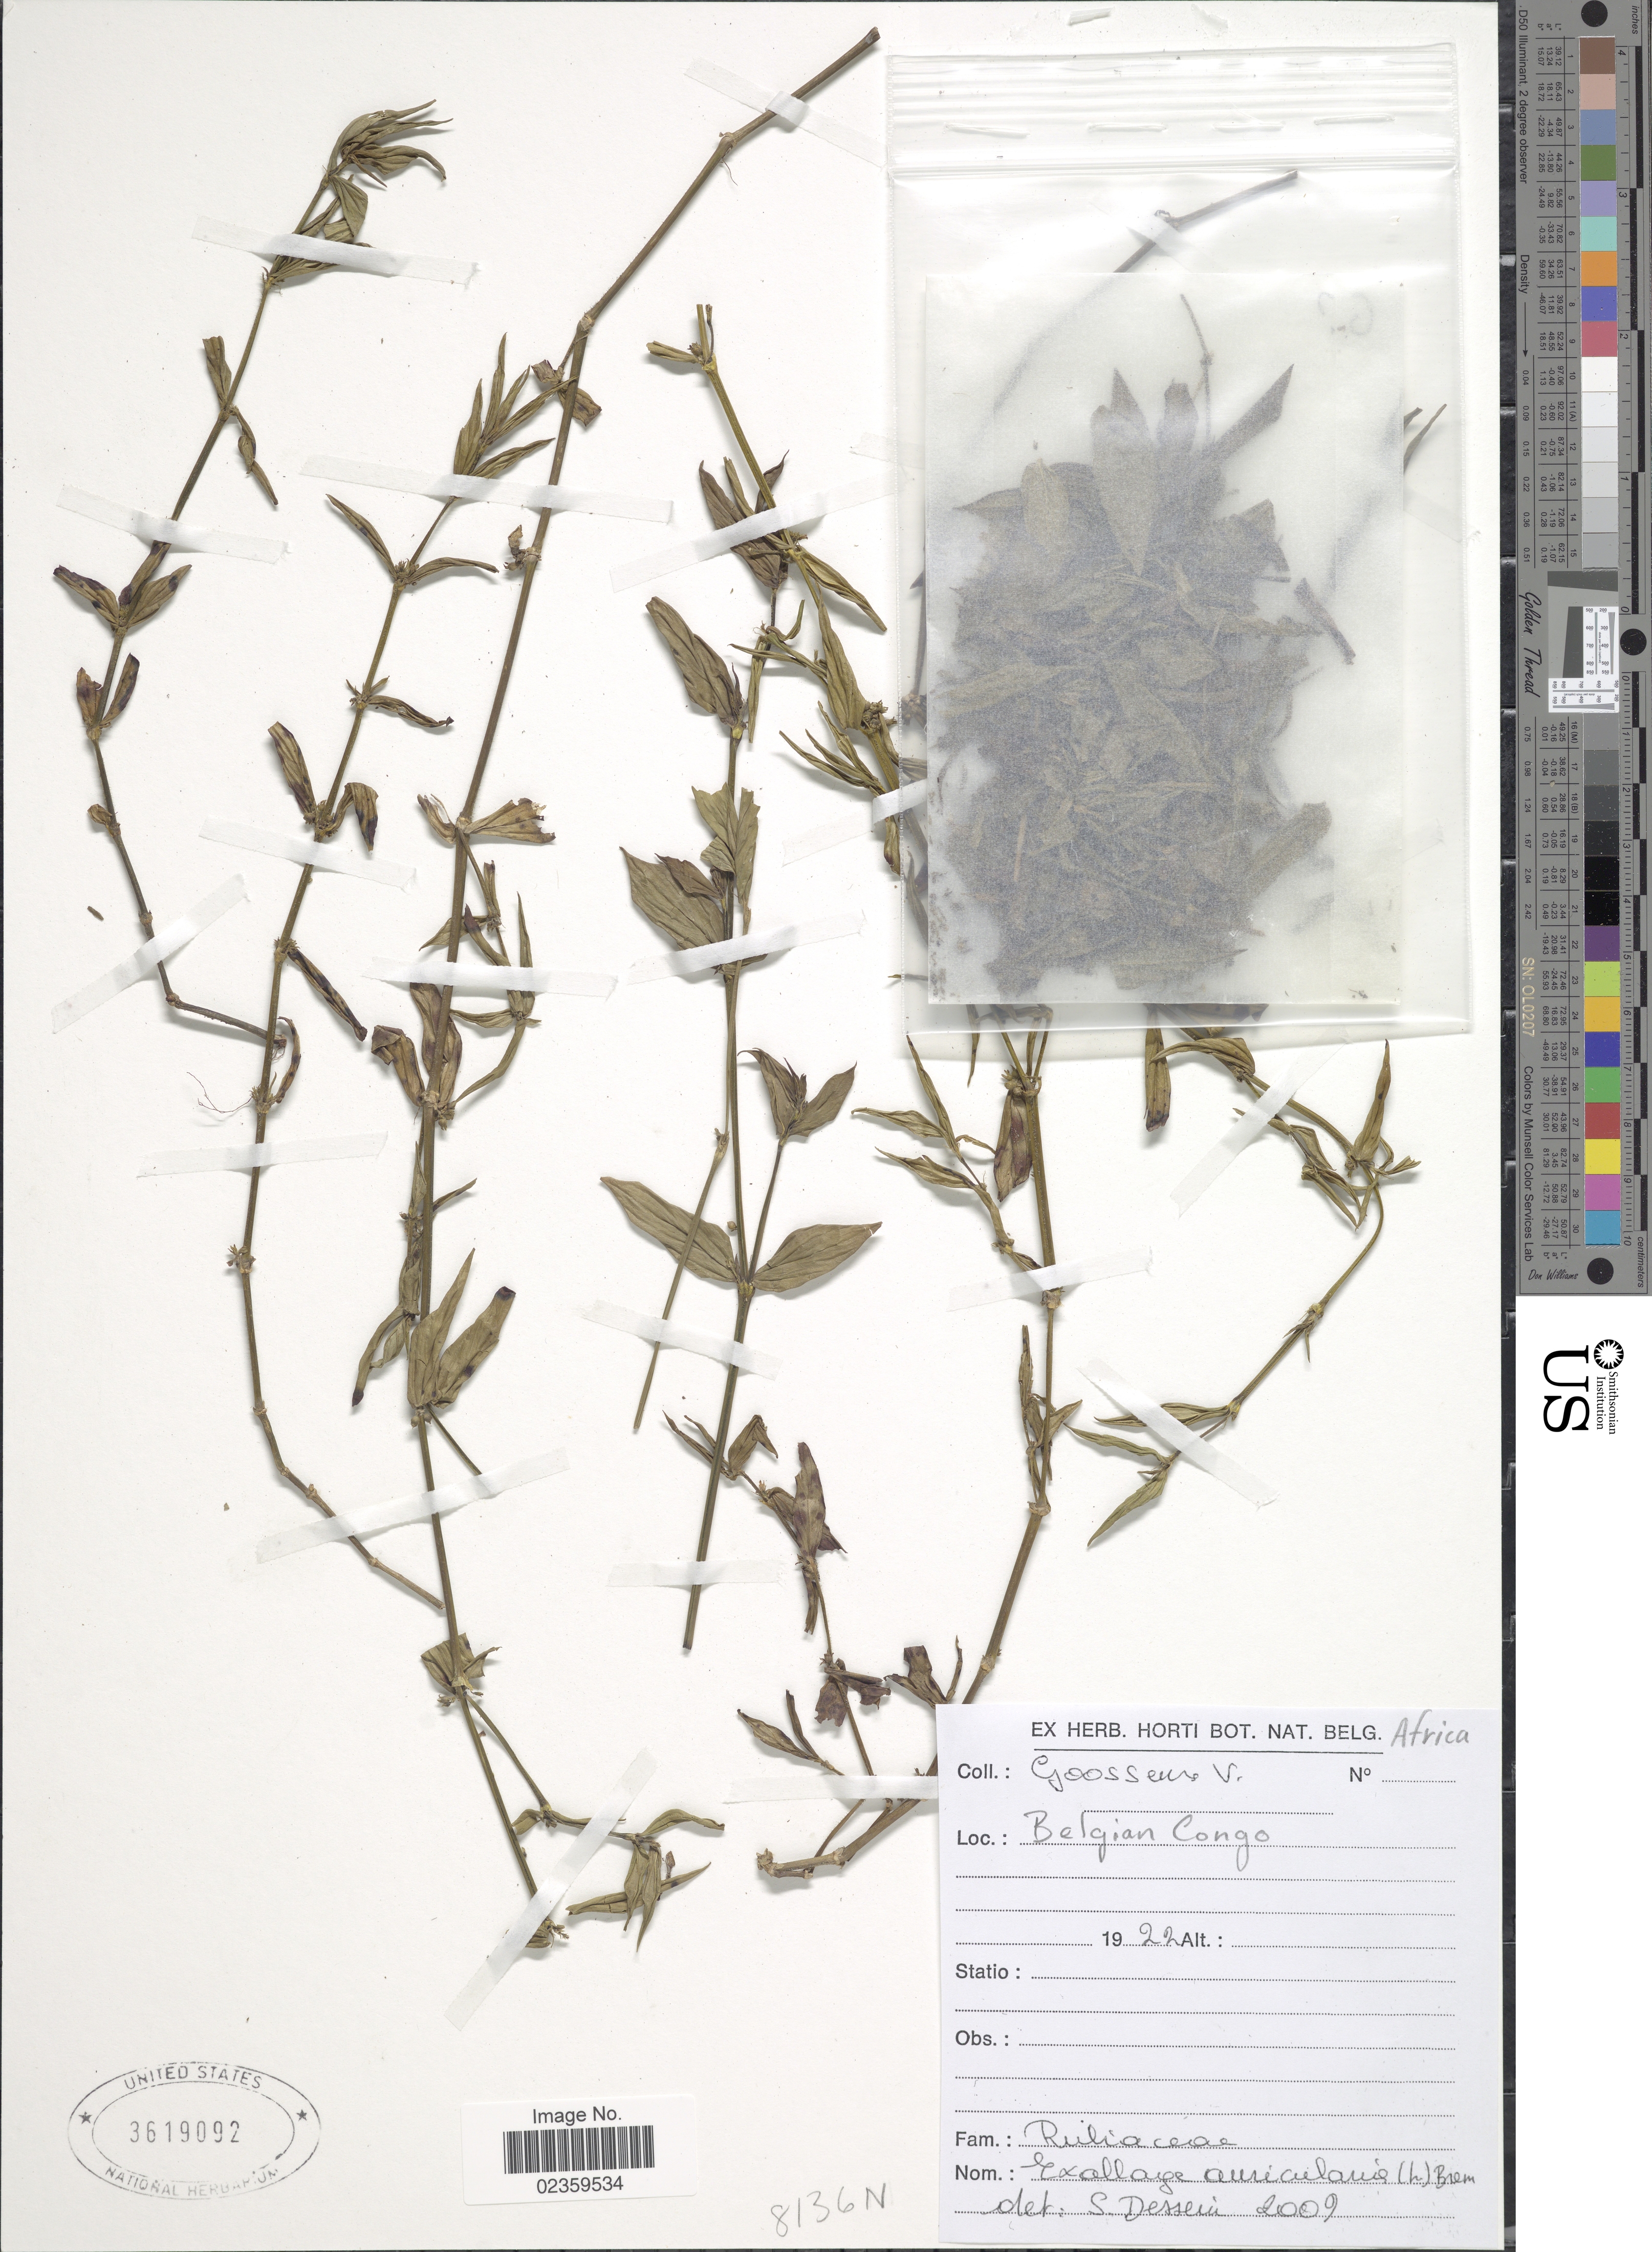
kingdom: Plantae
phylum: Tracheophyta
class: Magnoliopsida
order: Gentianales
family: Rubiaceae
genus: Exallage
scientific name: Exallage auricularia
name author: (L.) Bremek.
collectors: V. Goossens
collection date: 1922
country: Congo, Democratic Republic of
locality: Belgian Congo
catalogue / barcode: US 3619092